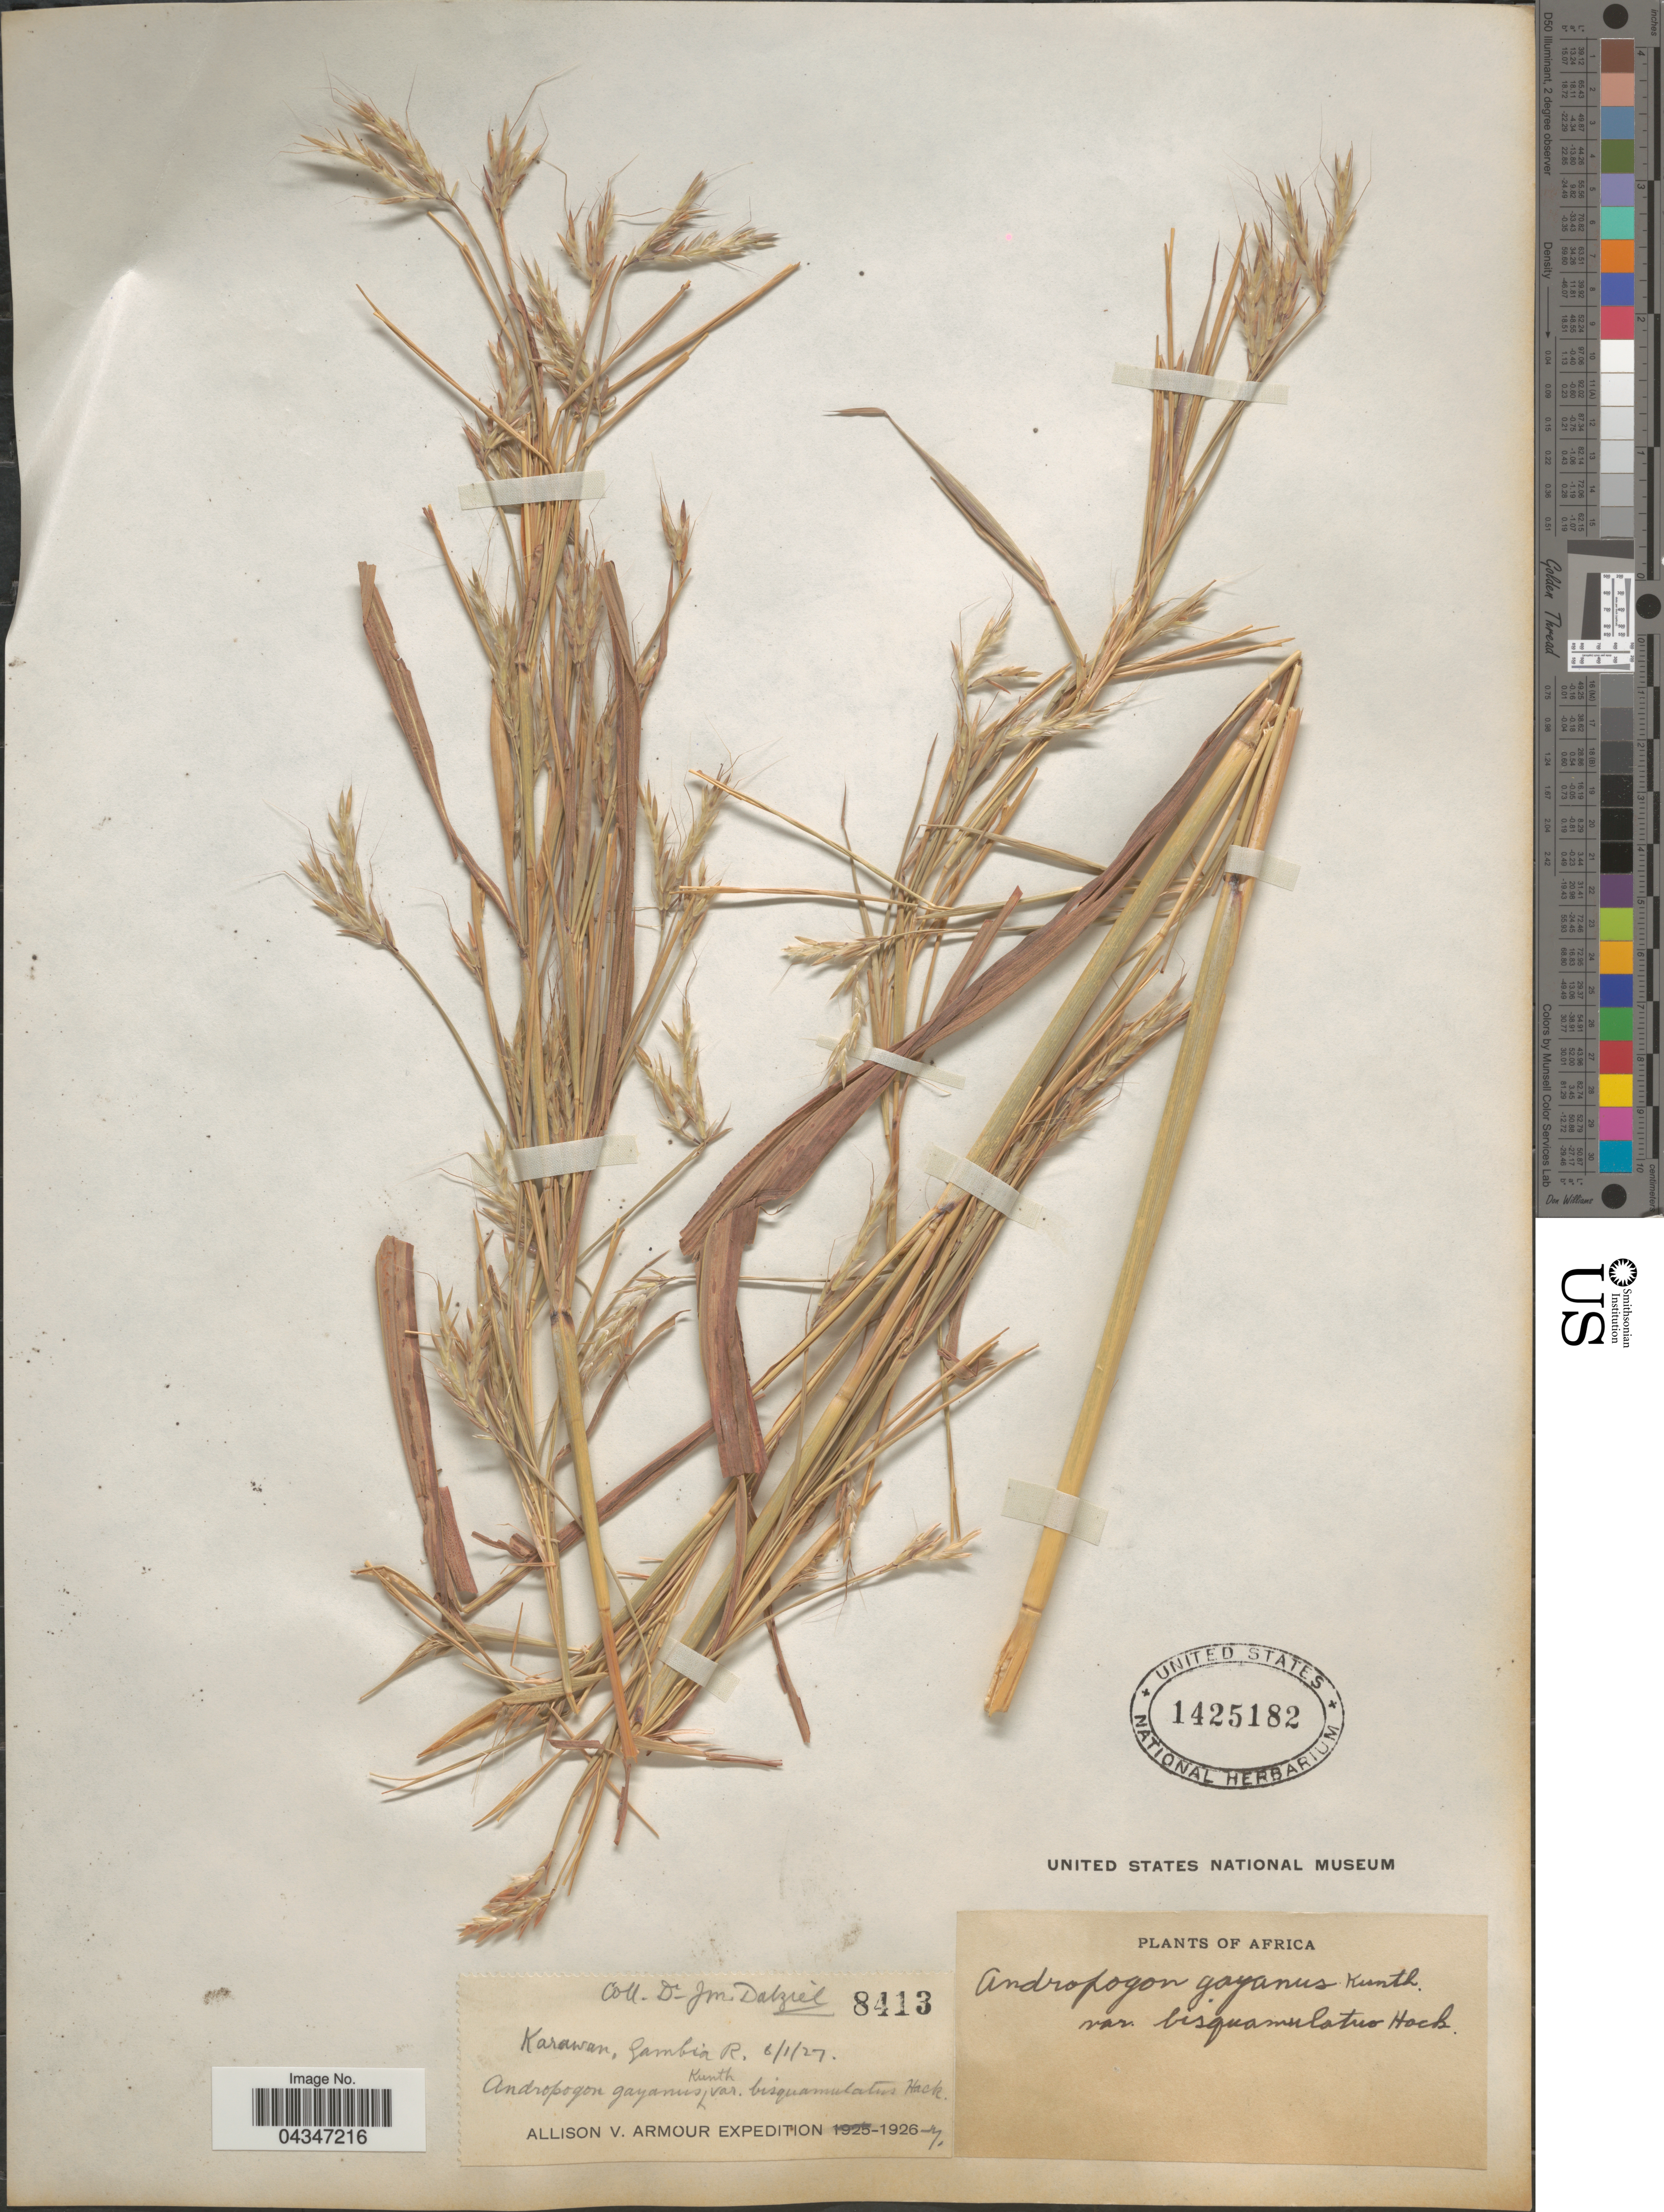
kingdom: Plantae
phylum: Tracheophyta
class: Liliopsida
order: Poales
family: Poaceae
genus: Andropogon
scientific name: Andropogon gayanus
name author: Kunth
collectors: J. Dalziel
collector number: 8413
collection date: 1927-01-06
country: Gambia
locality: Karawan, Gambia R. Allison V. Armour Expedition 1926-1927.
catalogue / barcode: US 1425182